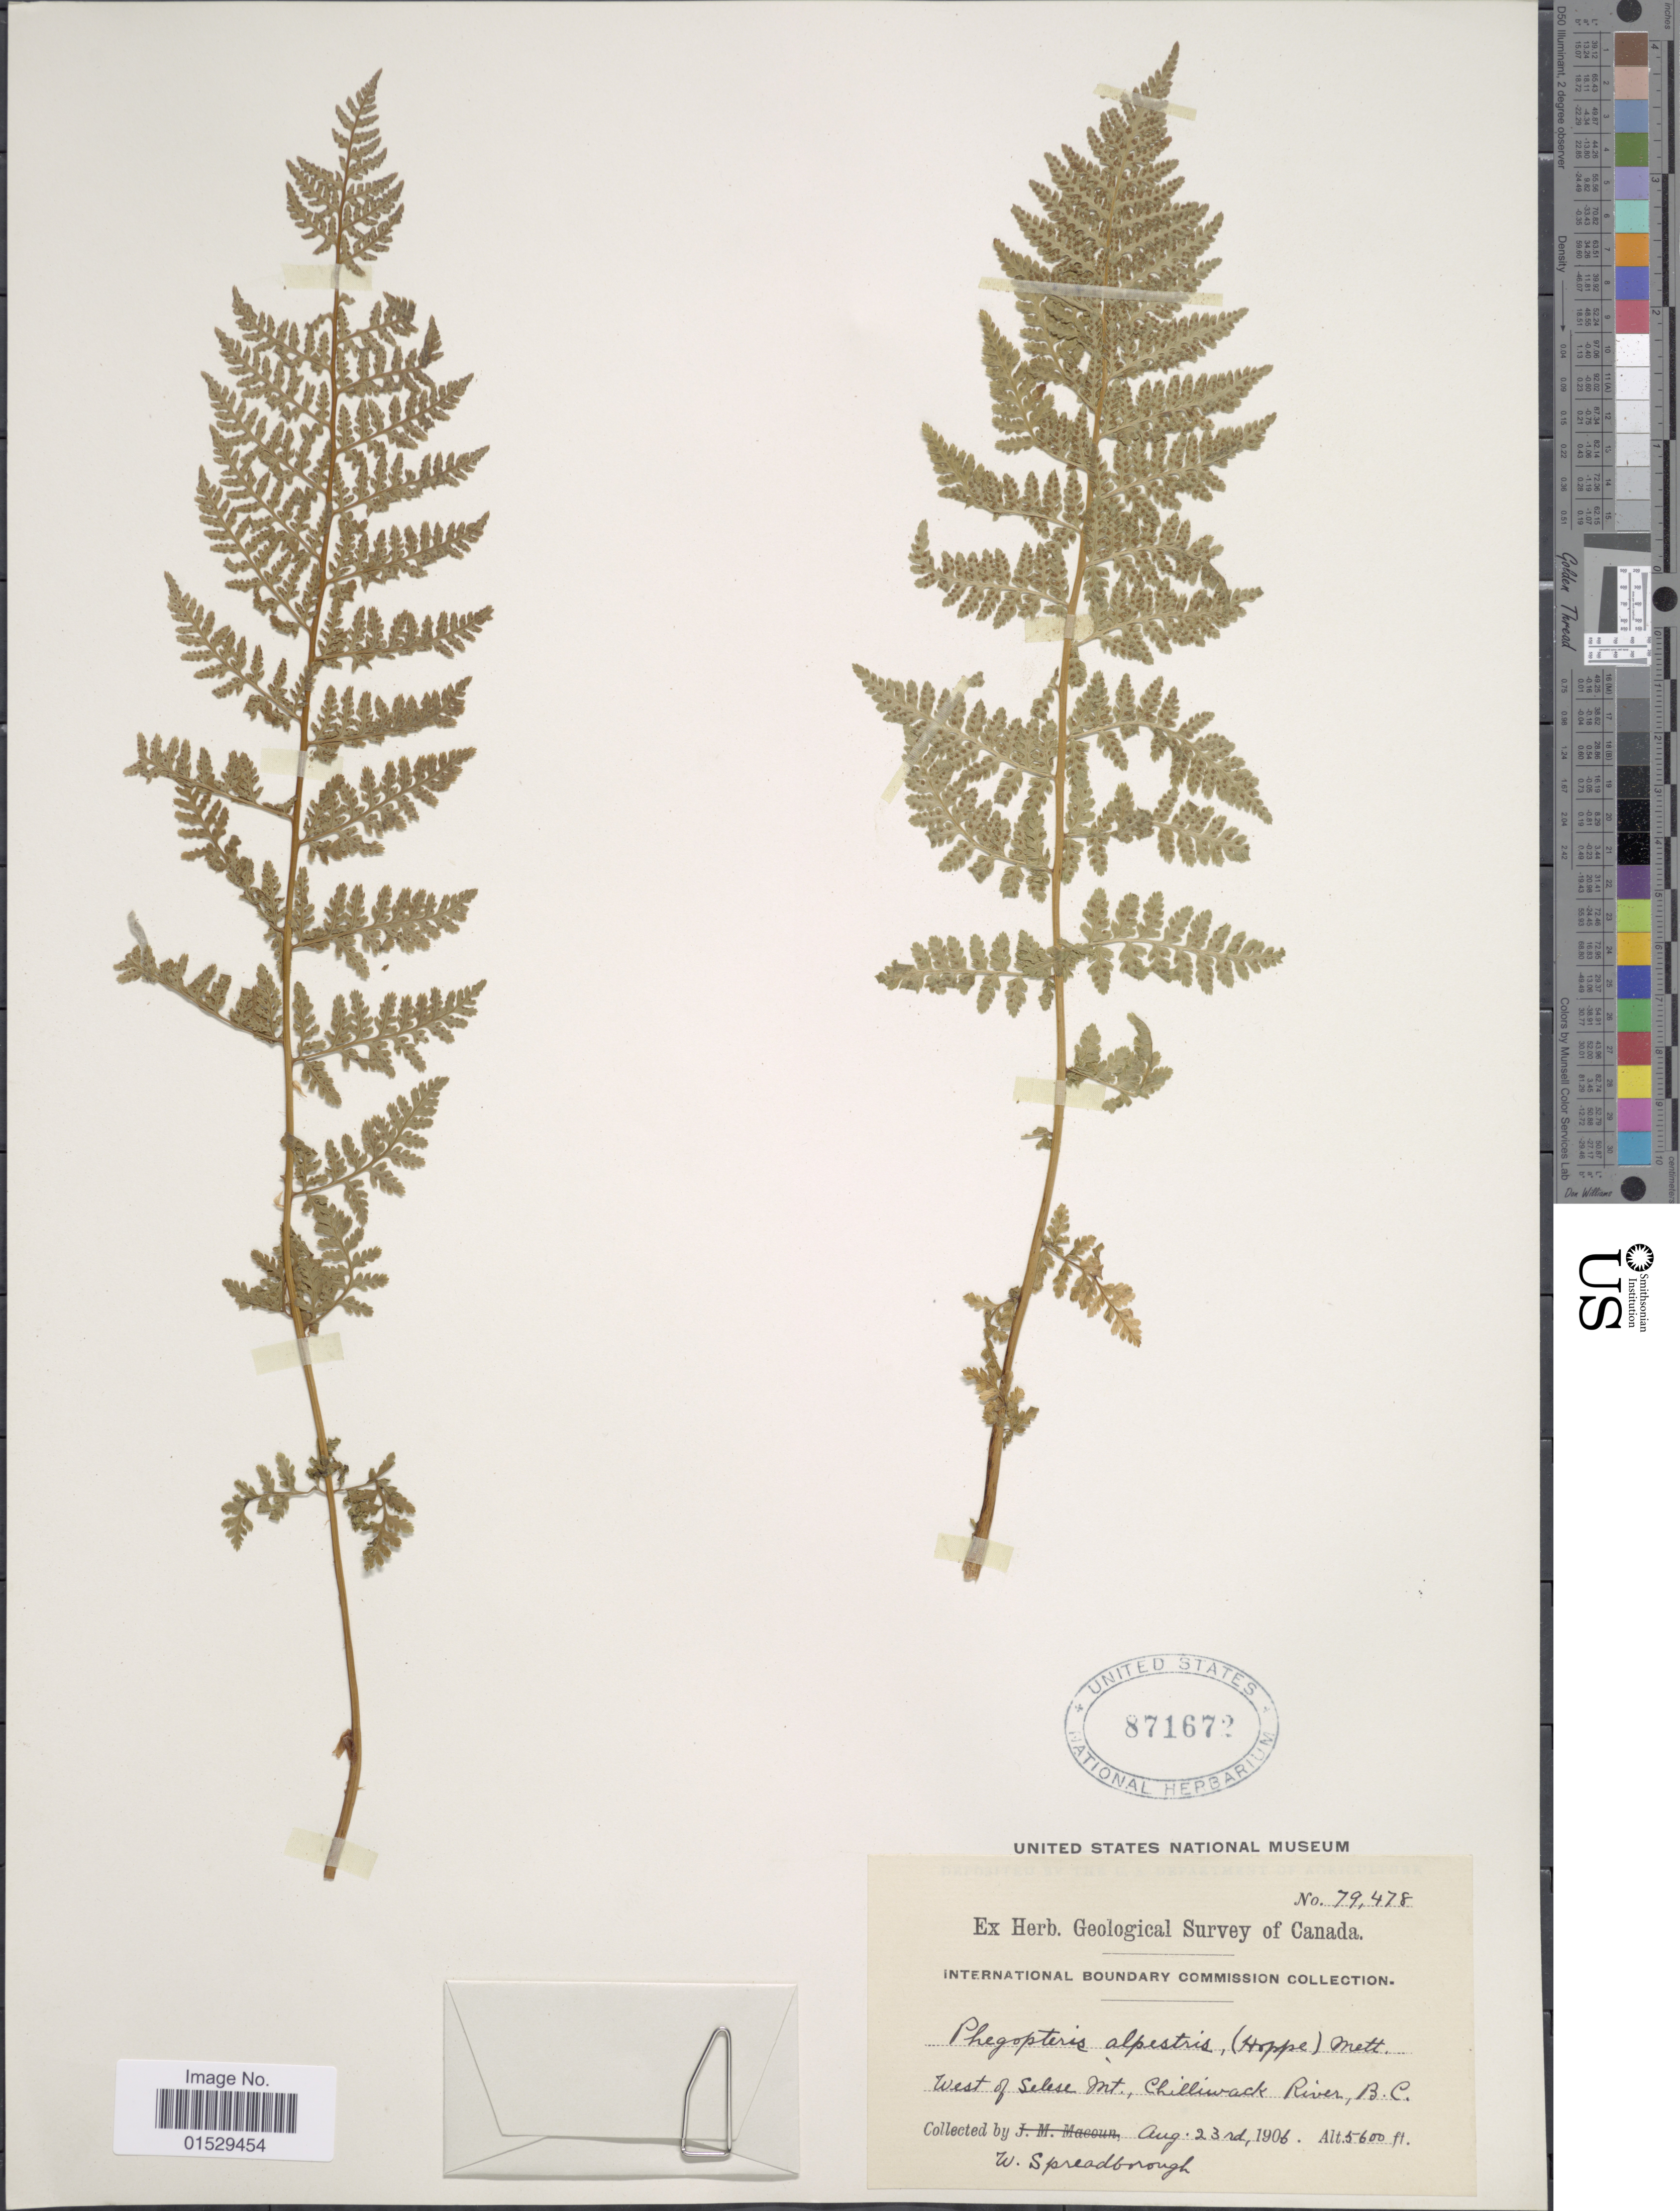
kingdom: Plantae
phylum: Tracheophyta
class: Polypodiopsida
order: Polypodiales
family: Athyriaceae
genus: Athyrium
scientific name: Athyrium distentifolilum subsp. americanum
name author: (Butters) Hultén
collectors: W. Spreadborough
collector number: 79478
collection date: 1906-08-23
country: Canada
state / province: British Columbia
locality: West Selese Mt., Chilliwack River, B. C.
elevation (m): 1707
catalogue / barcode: US 871672